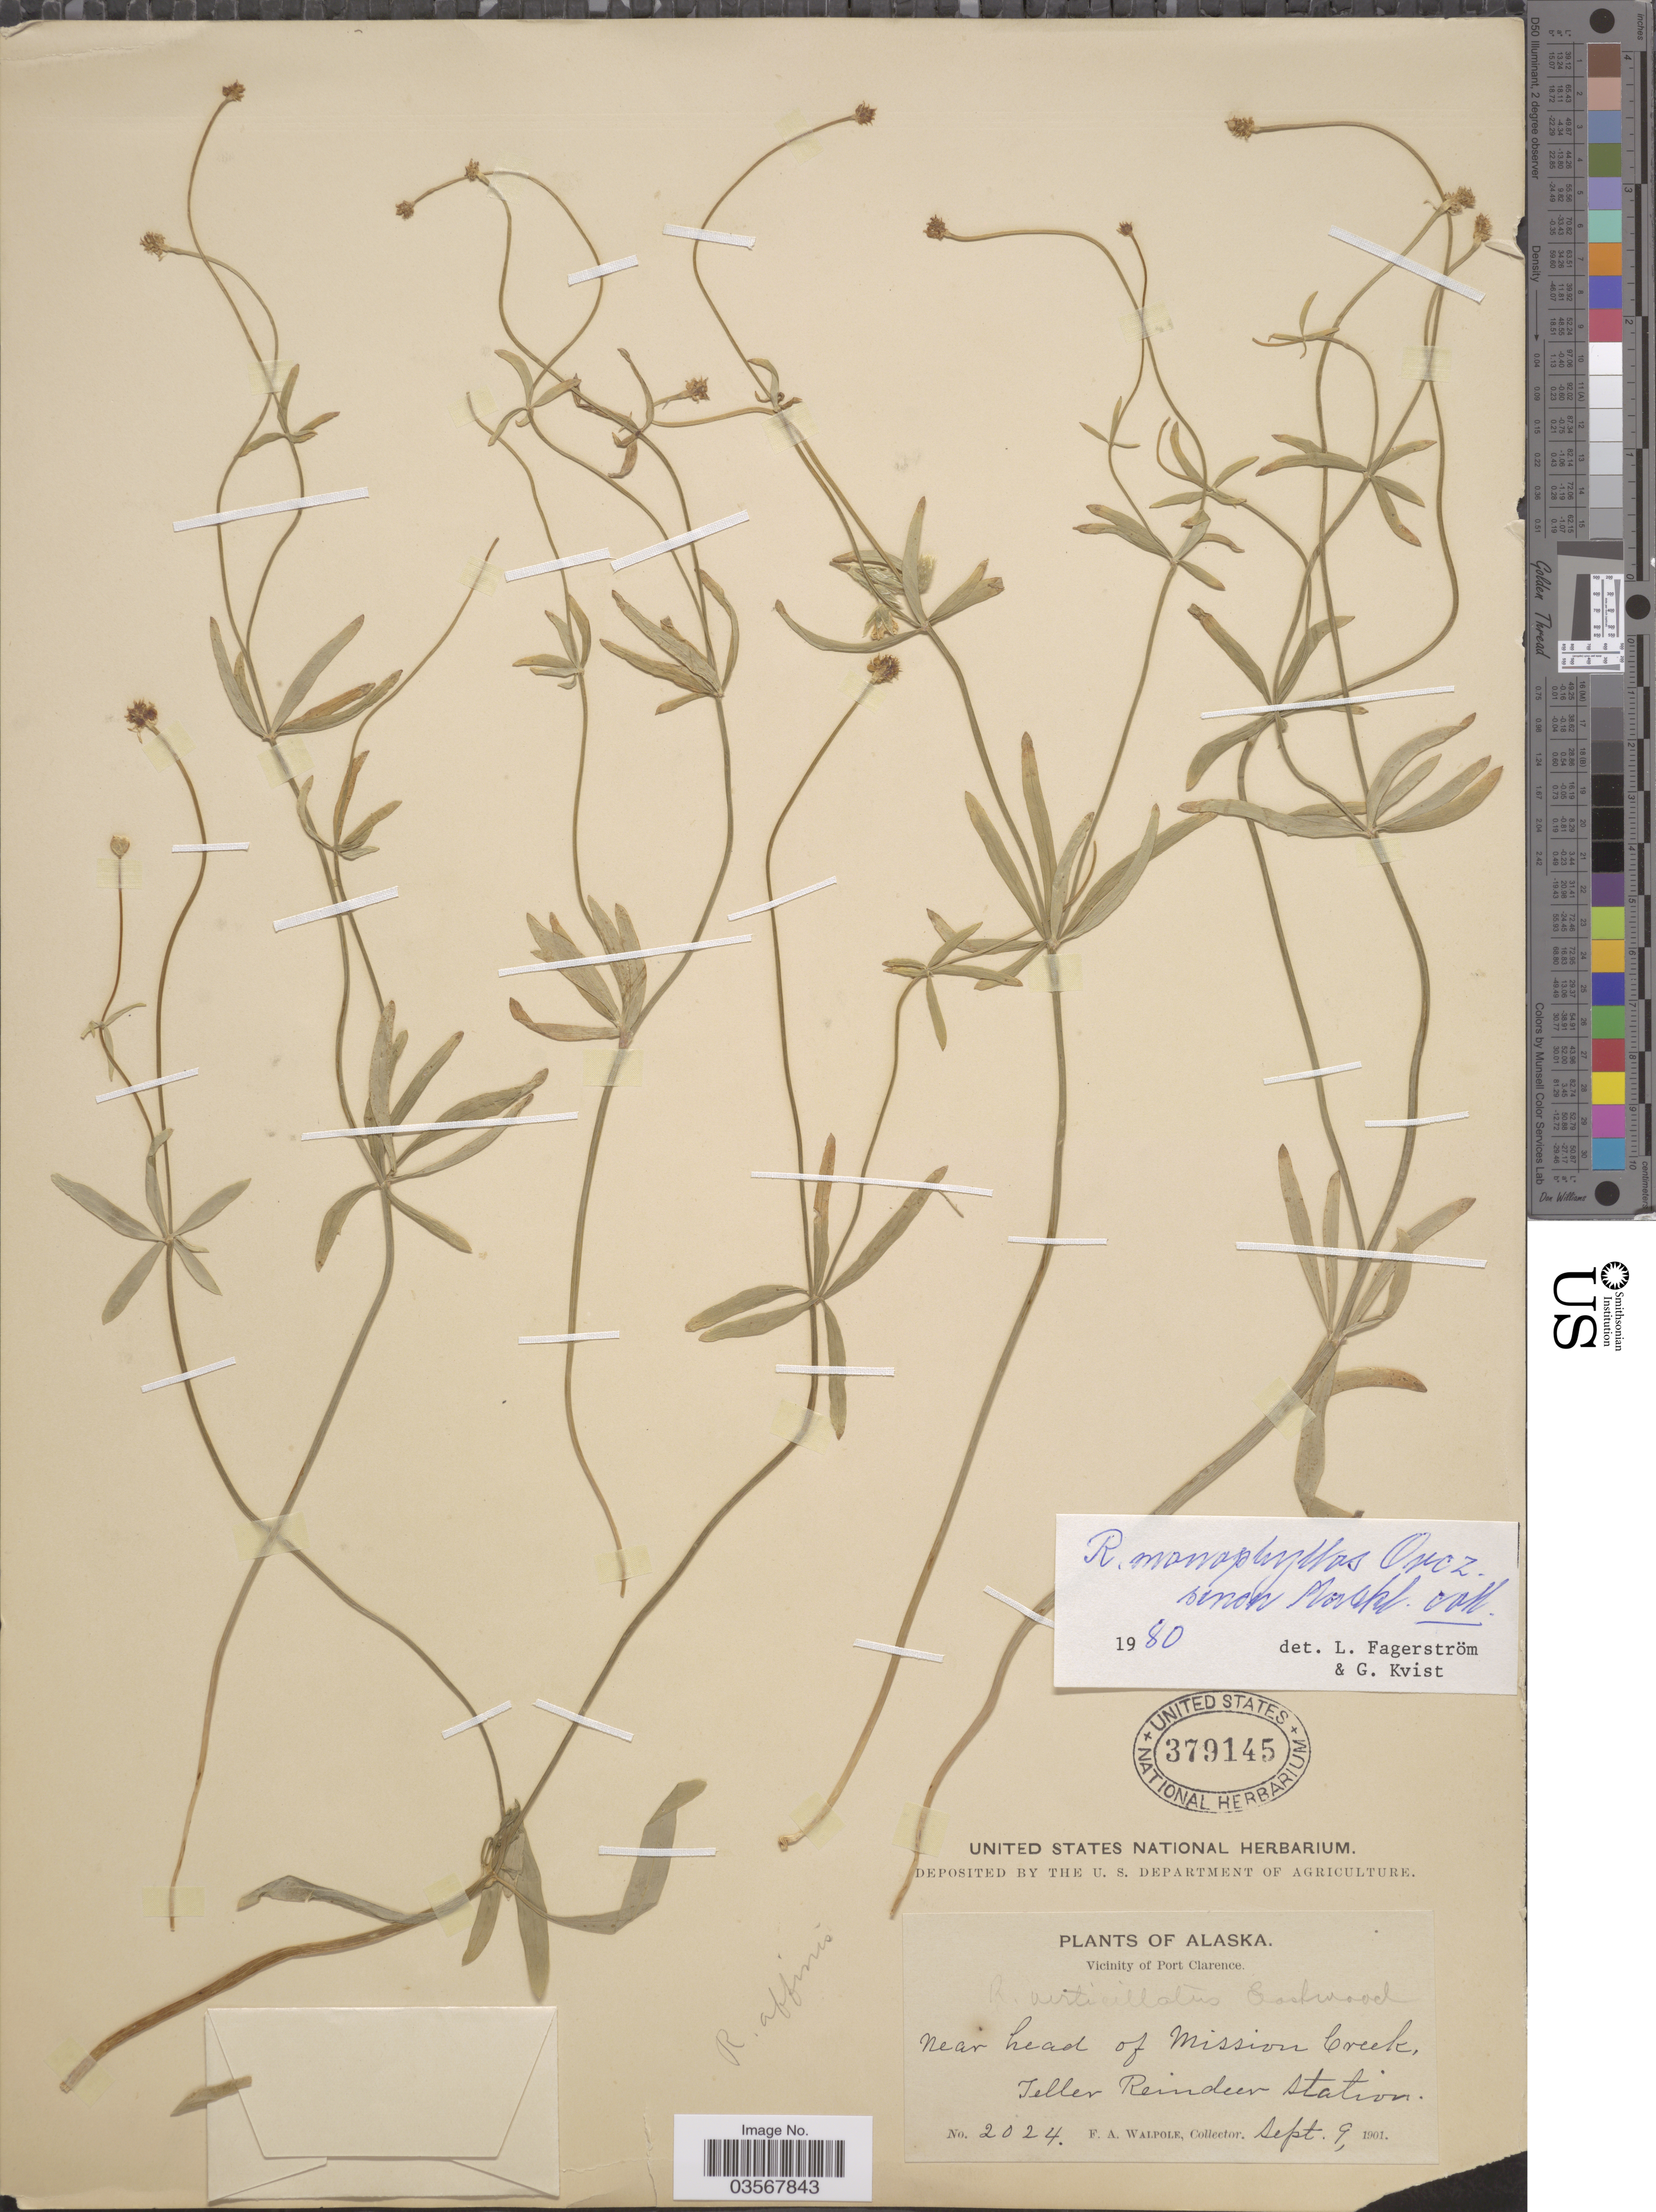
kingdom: Plantae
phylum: Tracheophyta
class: Magnoliopsida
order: Ranunculales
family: Ranunculaceae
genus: Ranunculus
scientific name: Ranunculus monophyllus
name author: Ovcz.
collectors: F. Walpole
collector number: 2024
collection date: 1901-09-09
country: United States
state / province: Alaska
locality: Vicinity of Port Clarence. Near head of Mission Creek, Teller Reindeer Station.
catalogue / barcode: US 379145